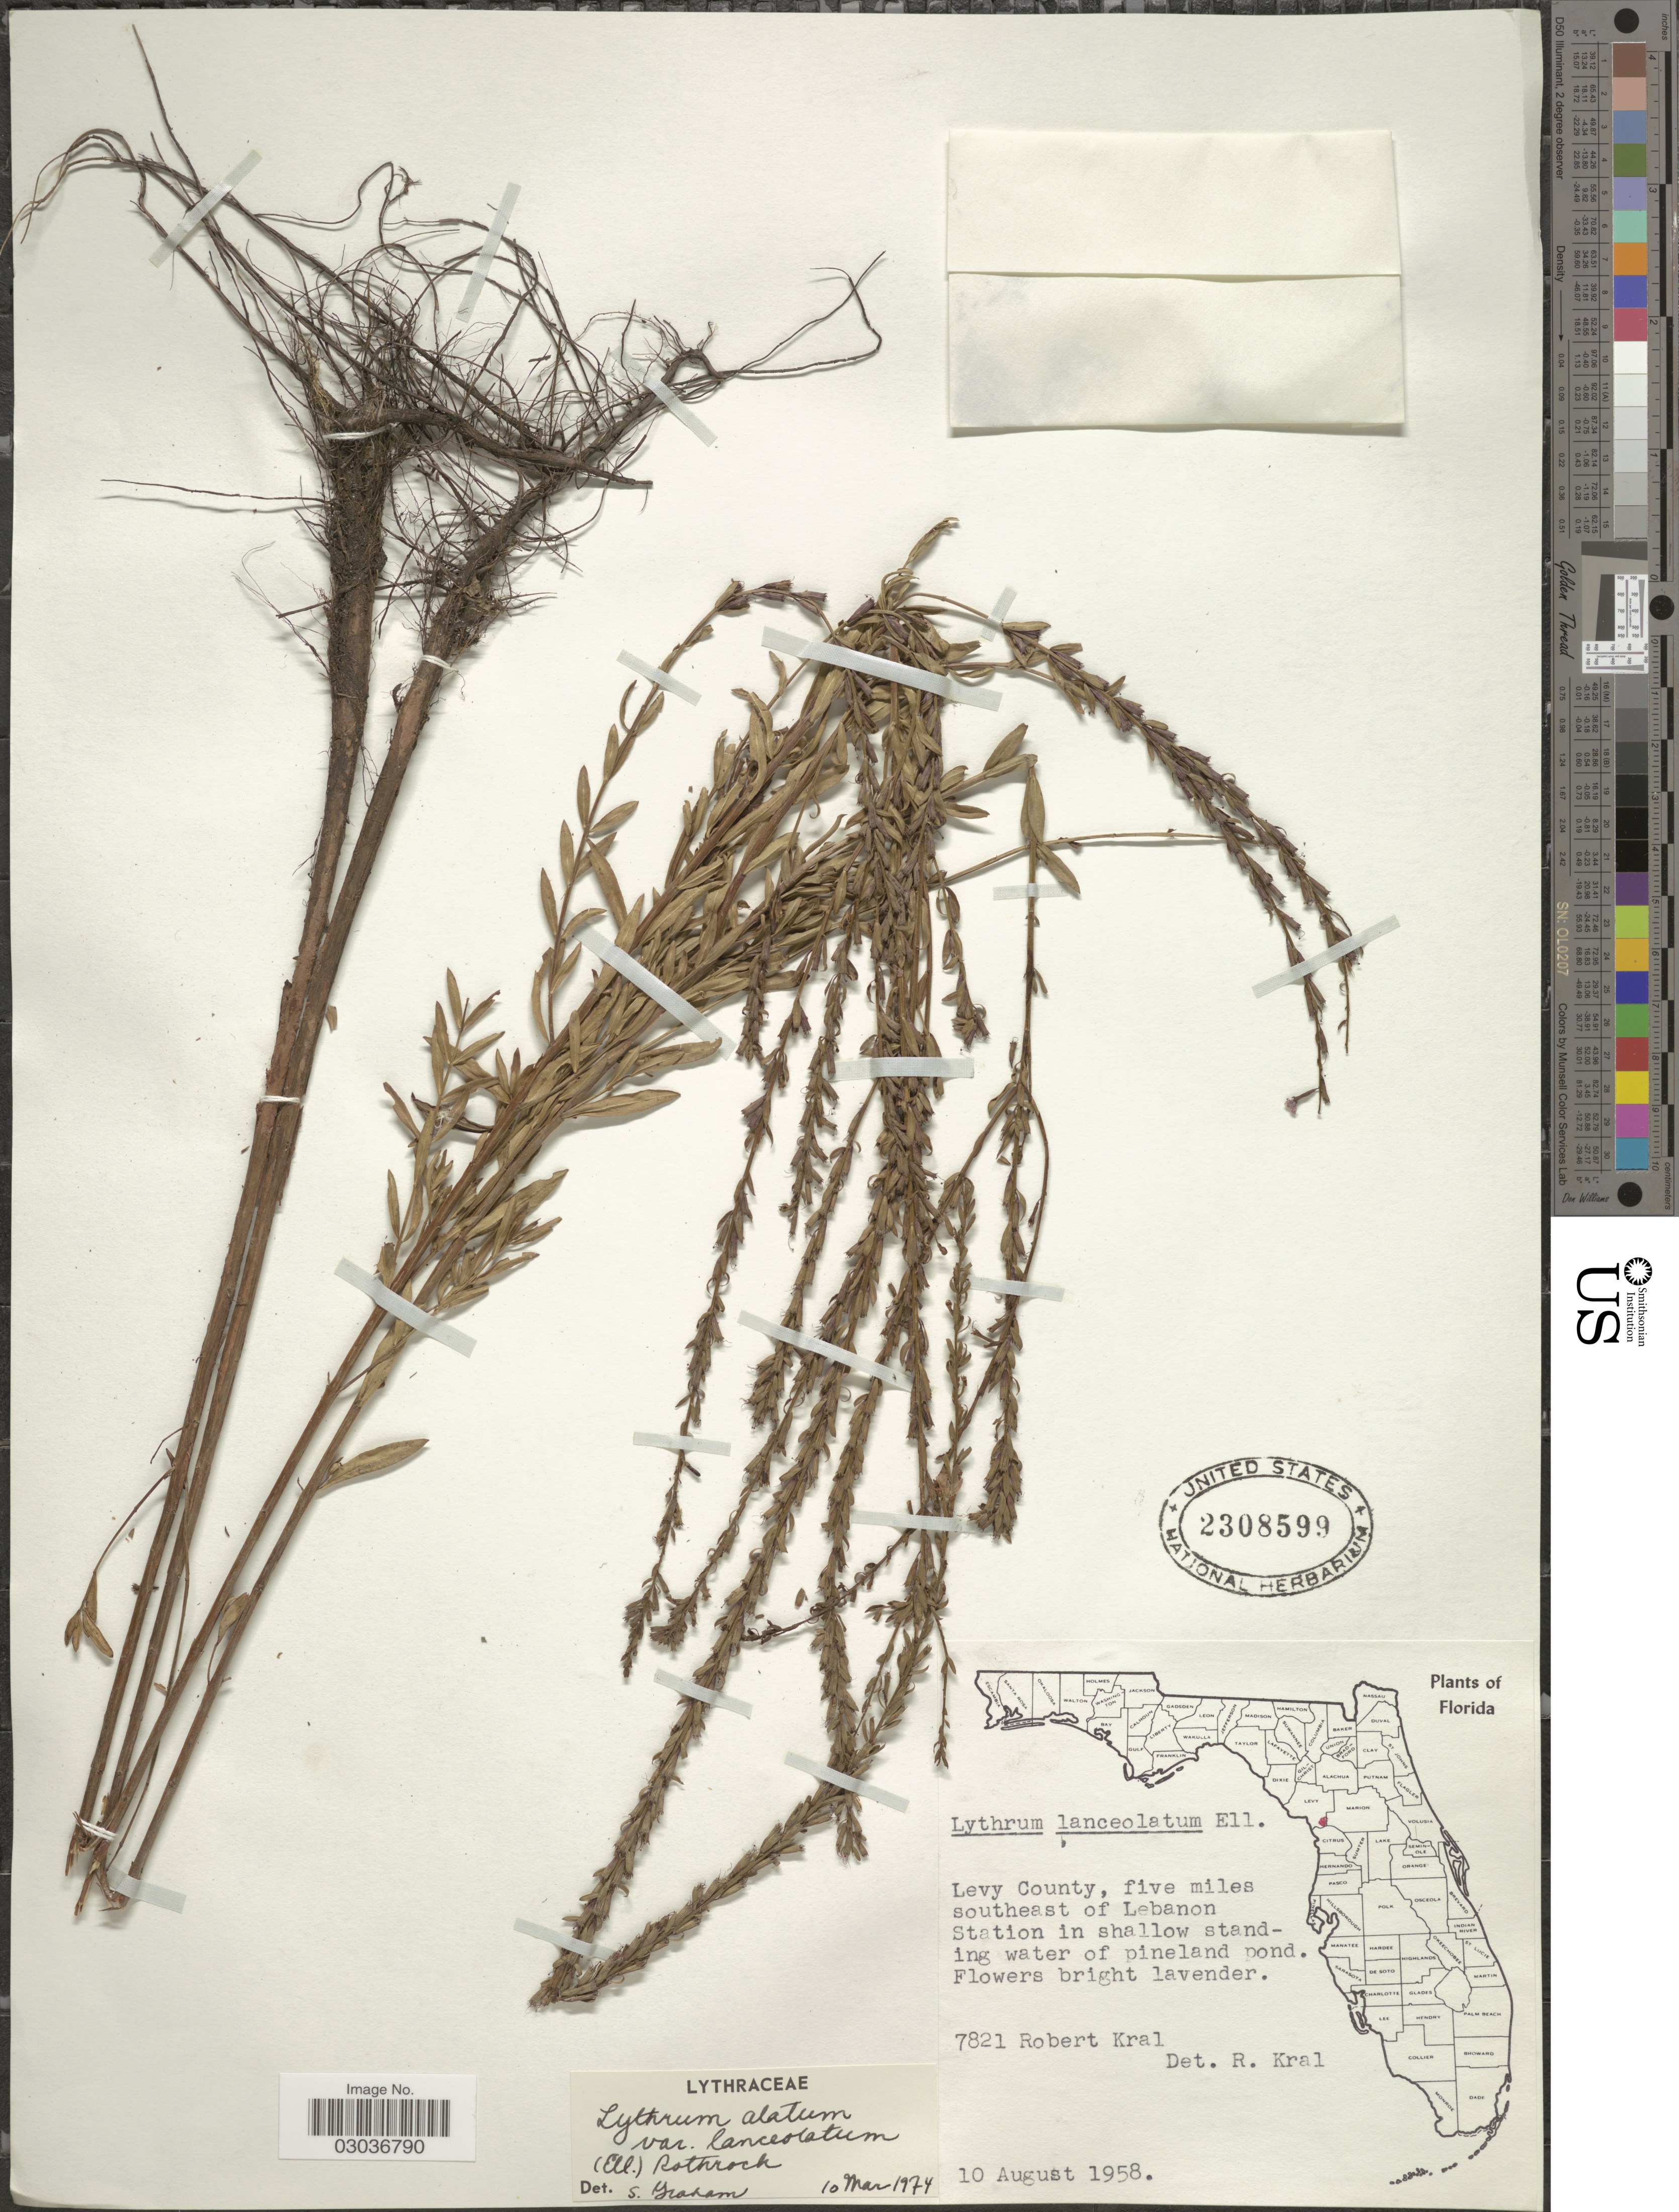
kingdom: Plantae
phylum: Tracheophyta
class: Magnoliopsida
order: Myrtales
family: Lythraceae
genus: Lythrum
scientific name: Lythrum alatum var. lanceolatum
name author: (Elliott) A. Gray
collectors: R. Kral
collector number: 7821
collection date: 1958-08-10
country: United States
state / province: Florida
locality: Levy County, five miles southeast of Lebanon Station in shallow standing water of pineland pond.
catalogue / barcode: US 2308599